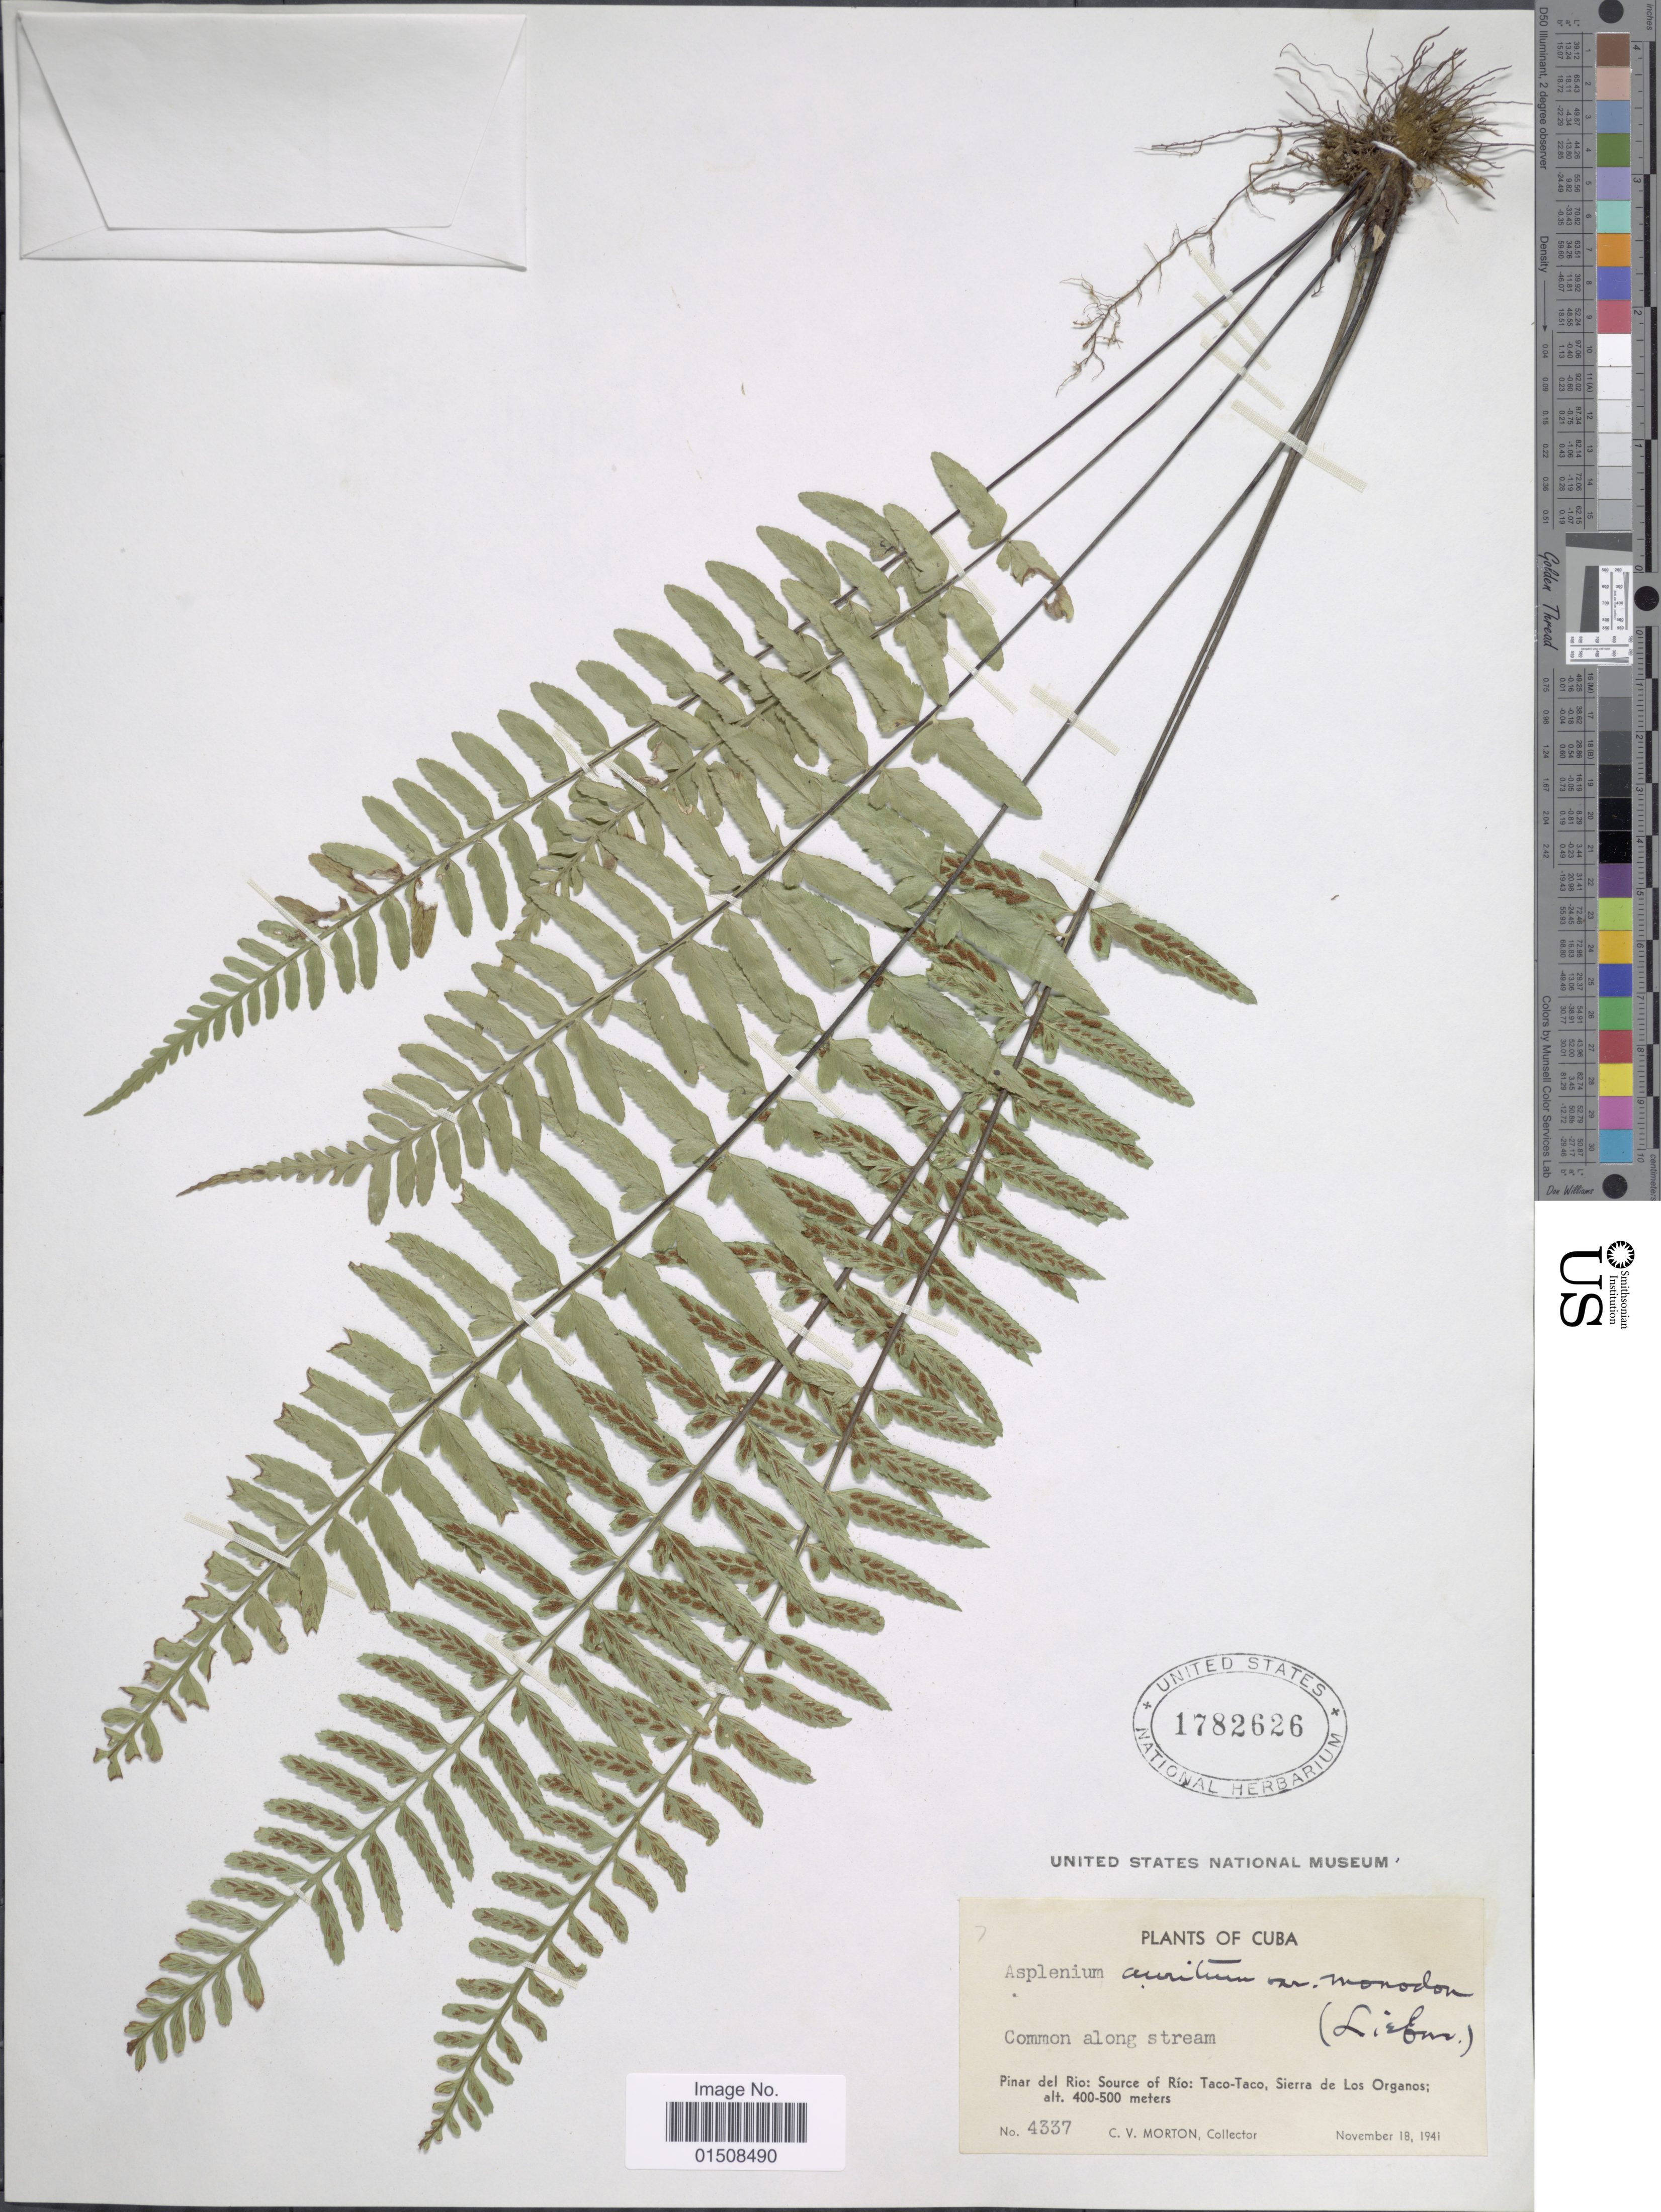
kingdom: Plantae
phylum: Tracheophyta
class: Polypodiopsida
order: Polypodiales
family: Aspleniaceae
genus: Asplenium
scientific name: Asplenium auritum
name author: Sw.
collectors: C. V. Morton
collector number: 4337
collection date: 1941-11-18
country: Cuba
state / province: Pinar del Río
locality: Source of Rio : Taco-Taco, Sierra de Los Organos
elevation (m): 400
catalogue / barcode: US 1782626